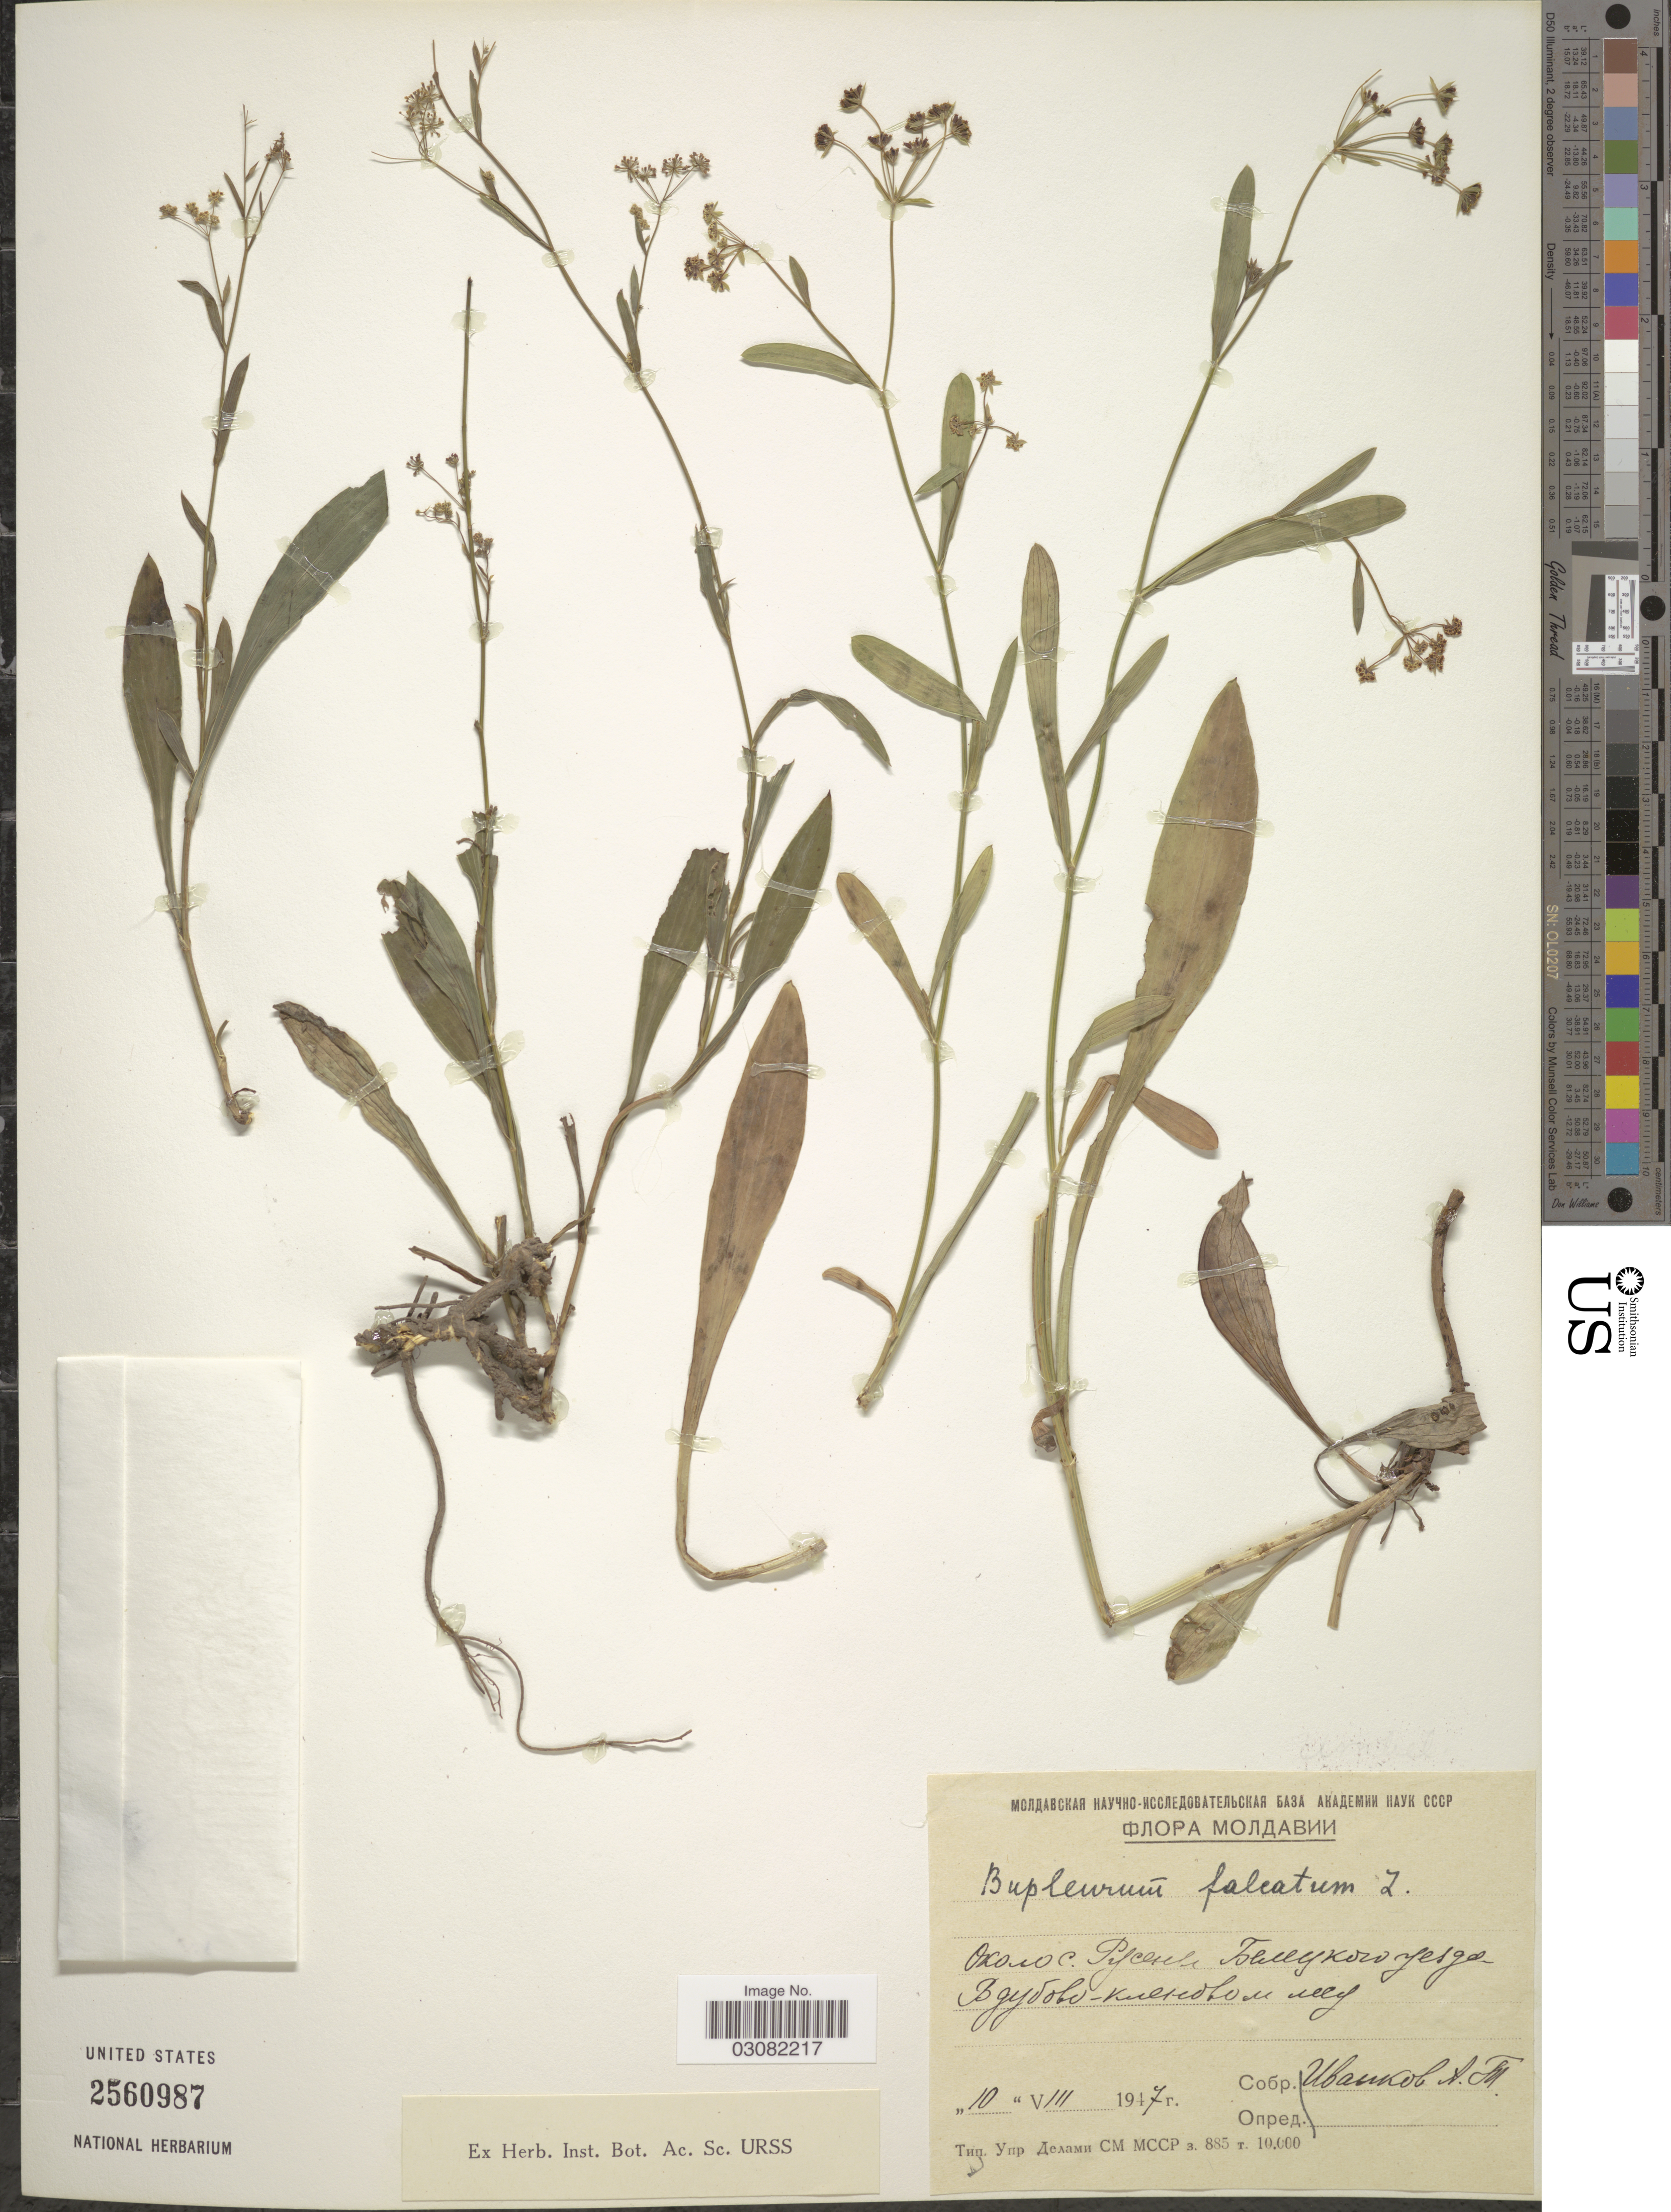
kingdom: Plantae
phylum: Tracheophyta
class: Magnoliopsida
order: Apiales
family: Apiaceae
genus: Bupleurum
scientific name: Bupleurum falcatum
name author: L.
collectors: A. Ivankov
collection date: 1947-08-10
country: Moldova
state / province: Anenii Noi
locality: Vicinity of village Ruseni.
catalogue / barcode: US 2560987